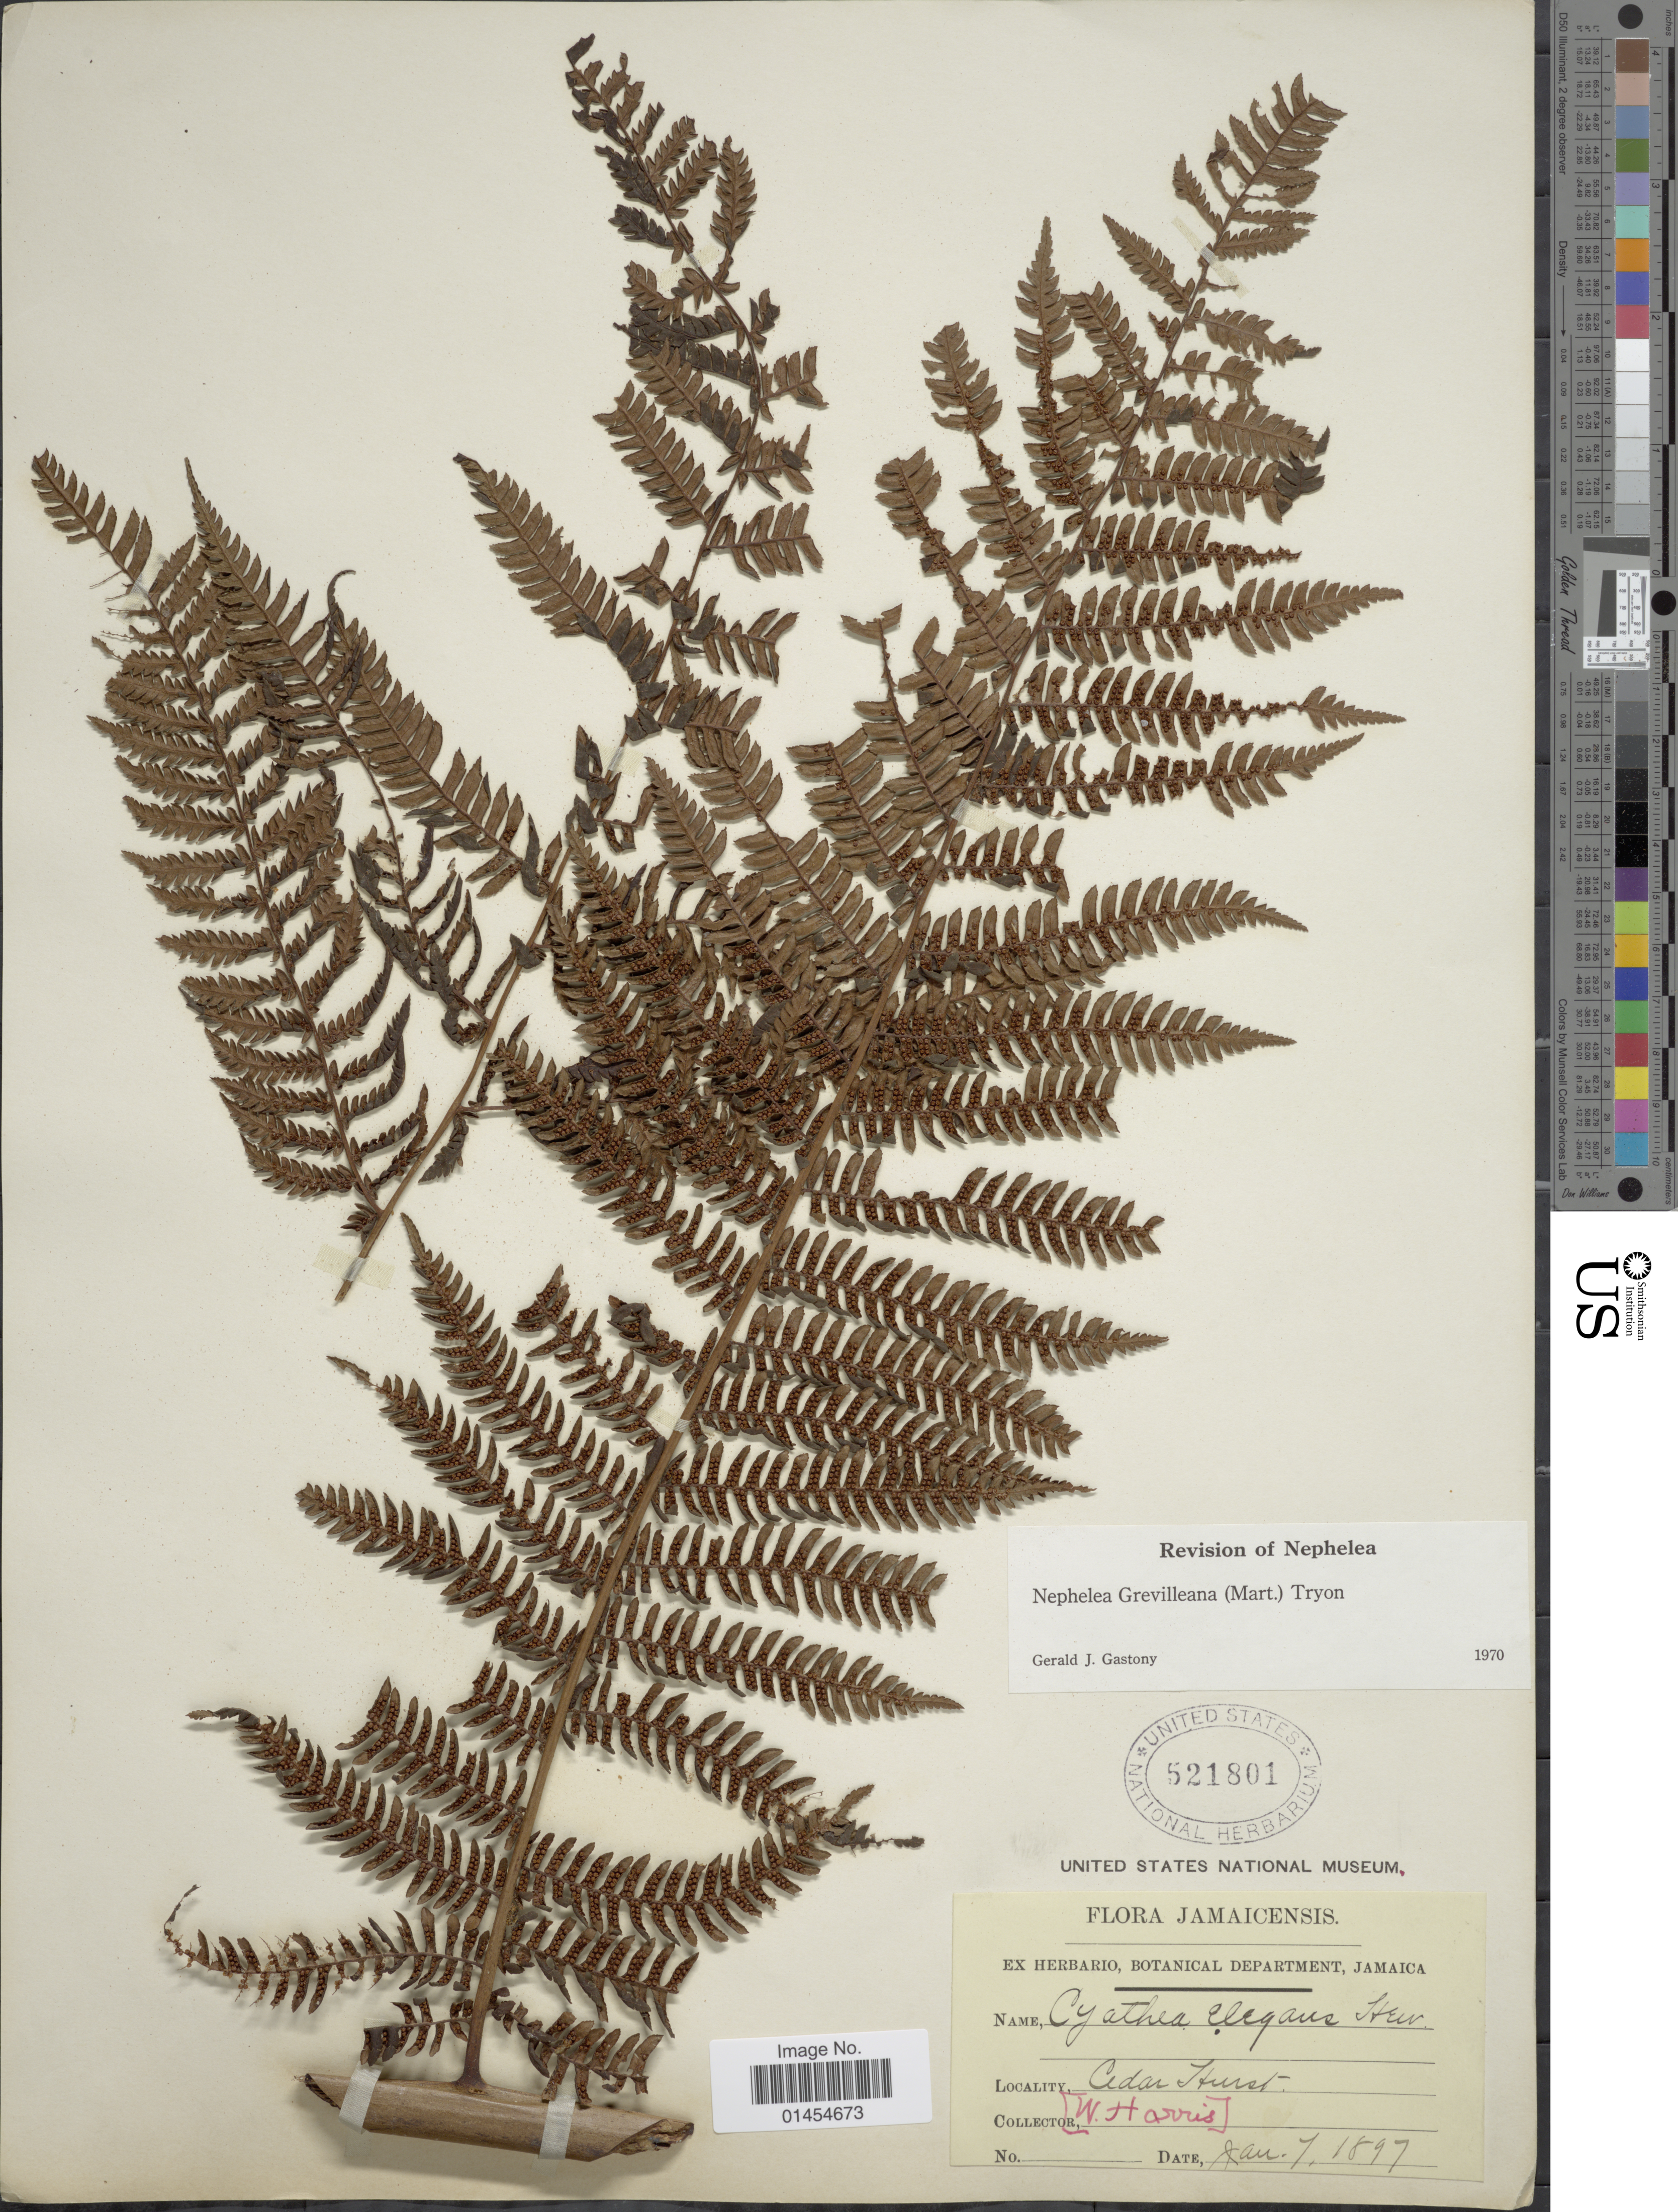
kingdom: Plantae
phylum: Tracheophyta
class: Polypodiopsida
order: Cyatheales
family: Cyatheaceae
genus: Alsophila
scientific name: Alsophila grevilleana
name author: (Mart.) D.S. Conant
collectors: W. Harris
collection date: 1897-01-07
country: Jamaica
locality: Cedar Hurst [interpreted]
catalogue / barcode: US 521801